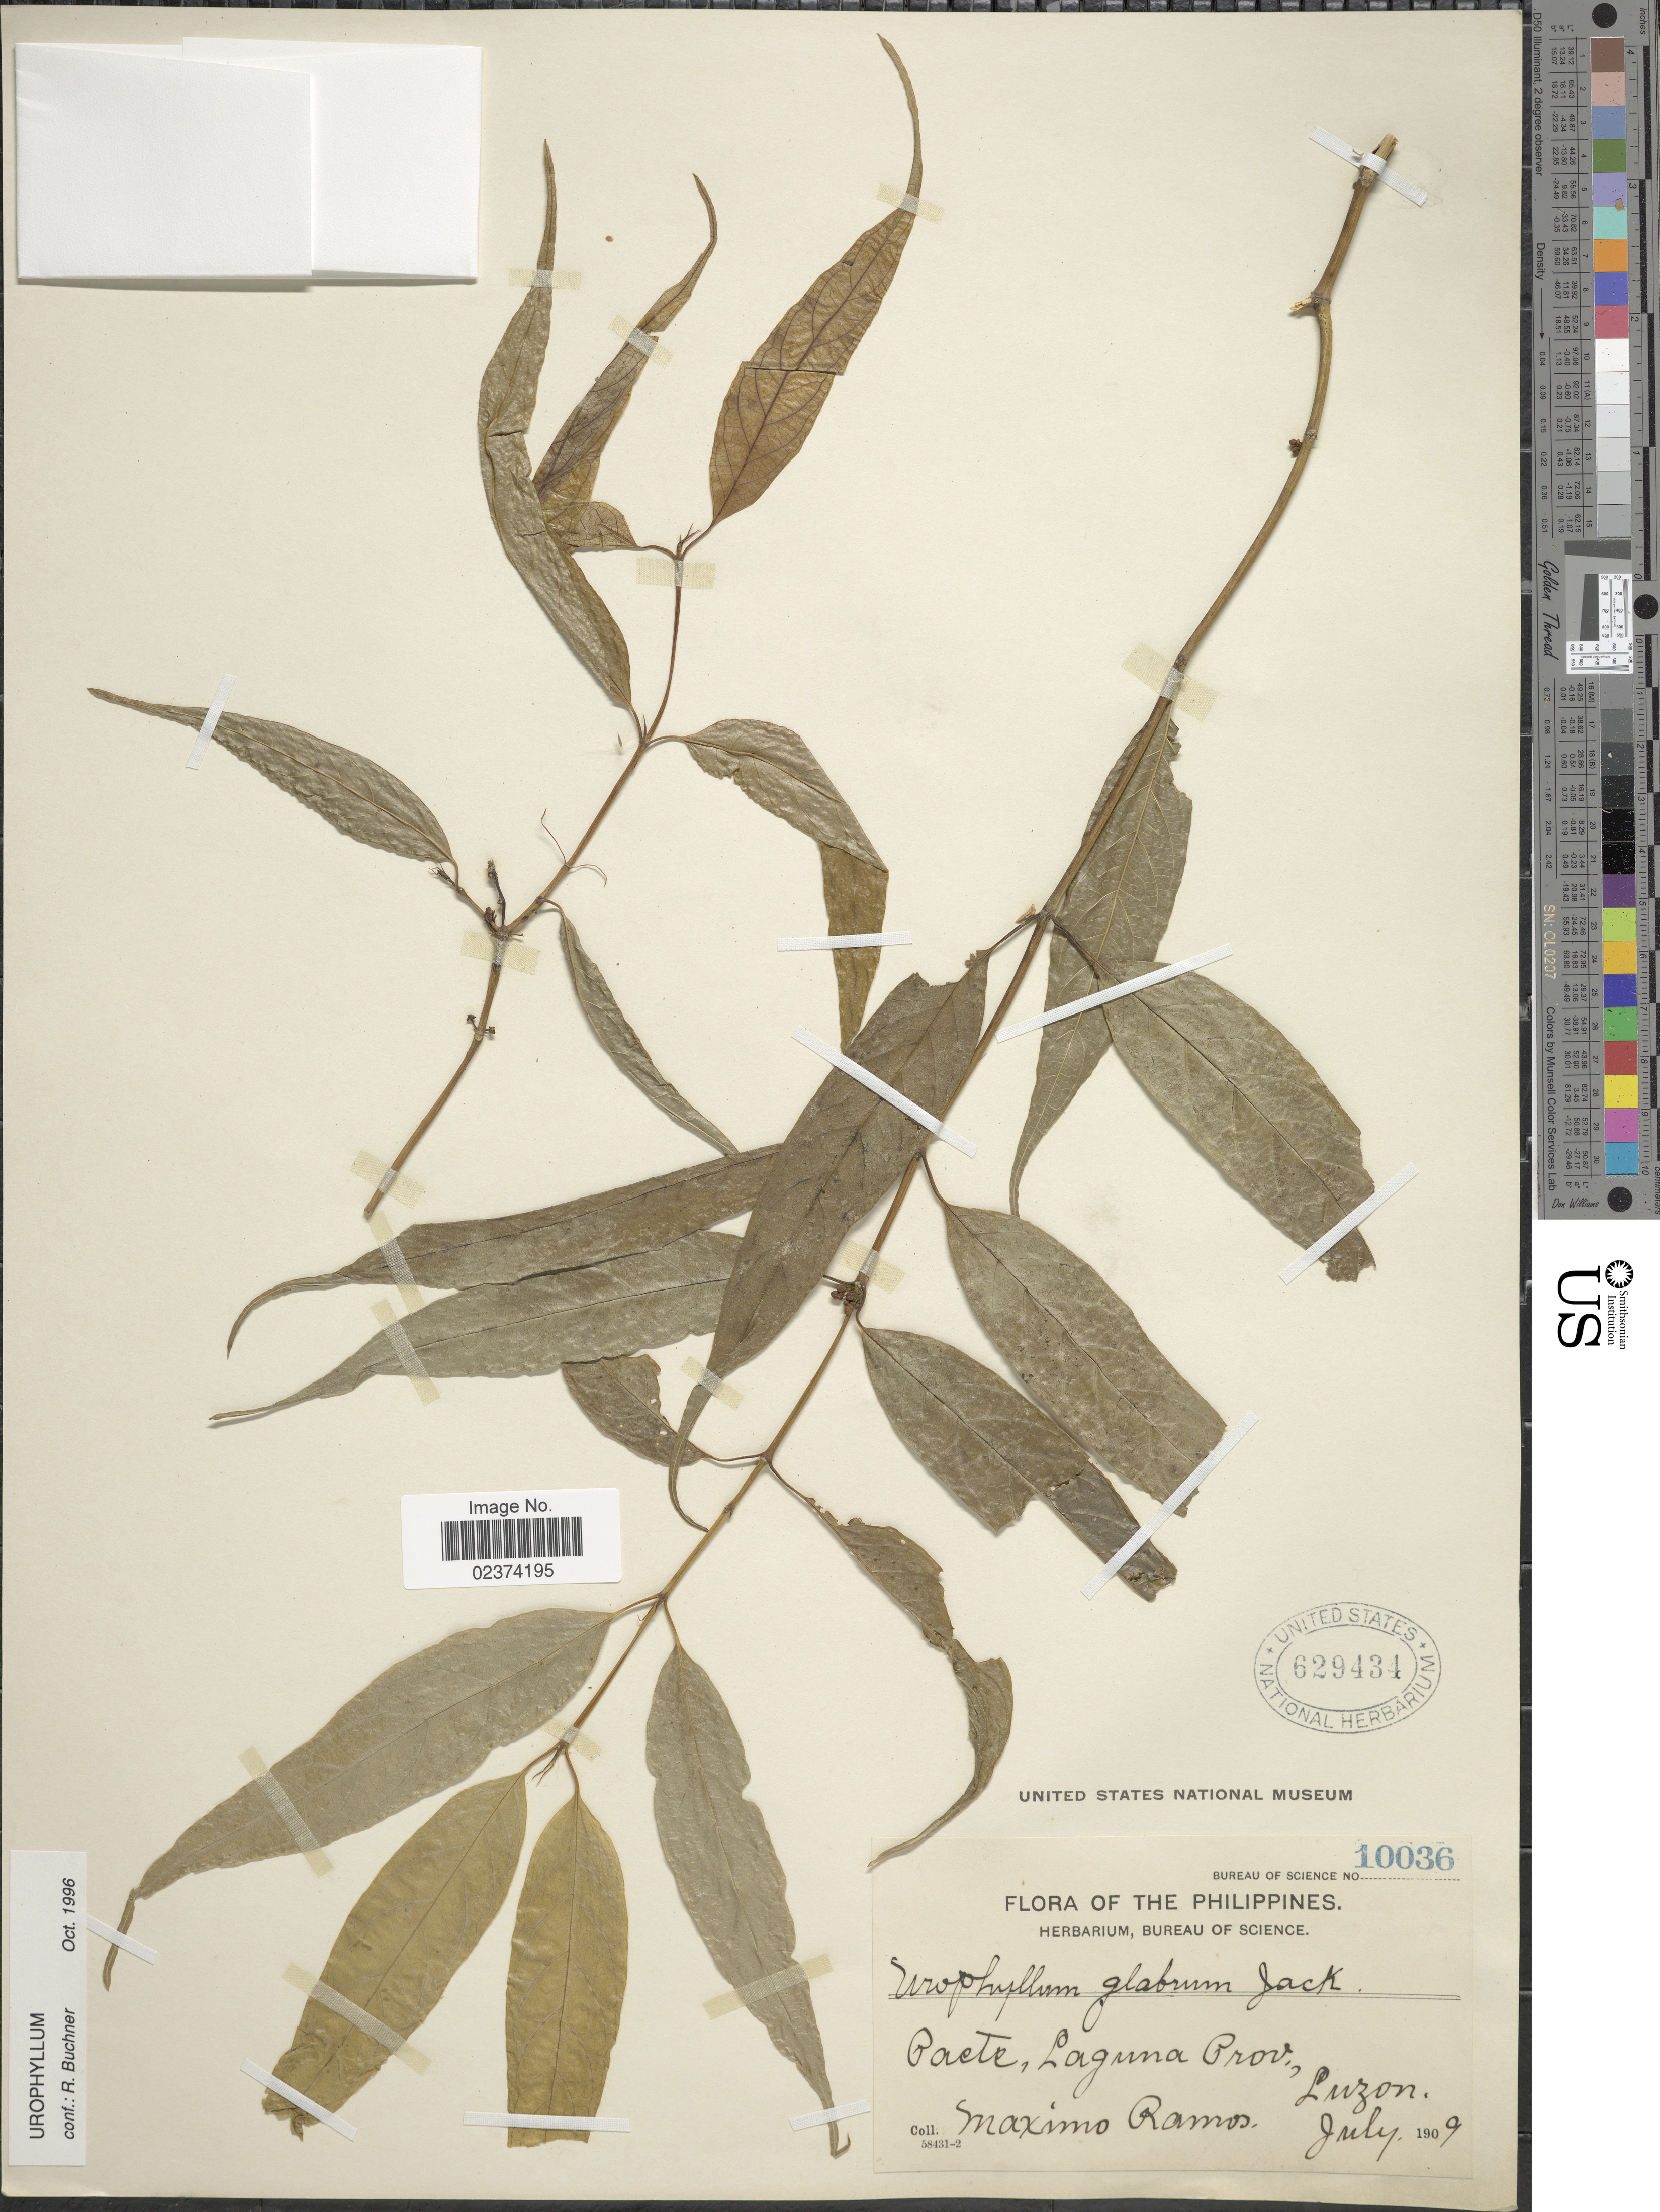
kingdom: Plantae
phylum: Tracheophyta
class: Magnoliopsida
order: Gentianales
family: Rubiaceae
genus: Urophyllum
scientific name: Urophyllum sp.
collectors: M. Ramos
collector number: Bureau of Science 10036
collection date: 1909-07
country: Philippines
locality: Pasts , Laguna Prov., Luzon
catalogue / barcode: US 629434